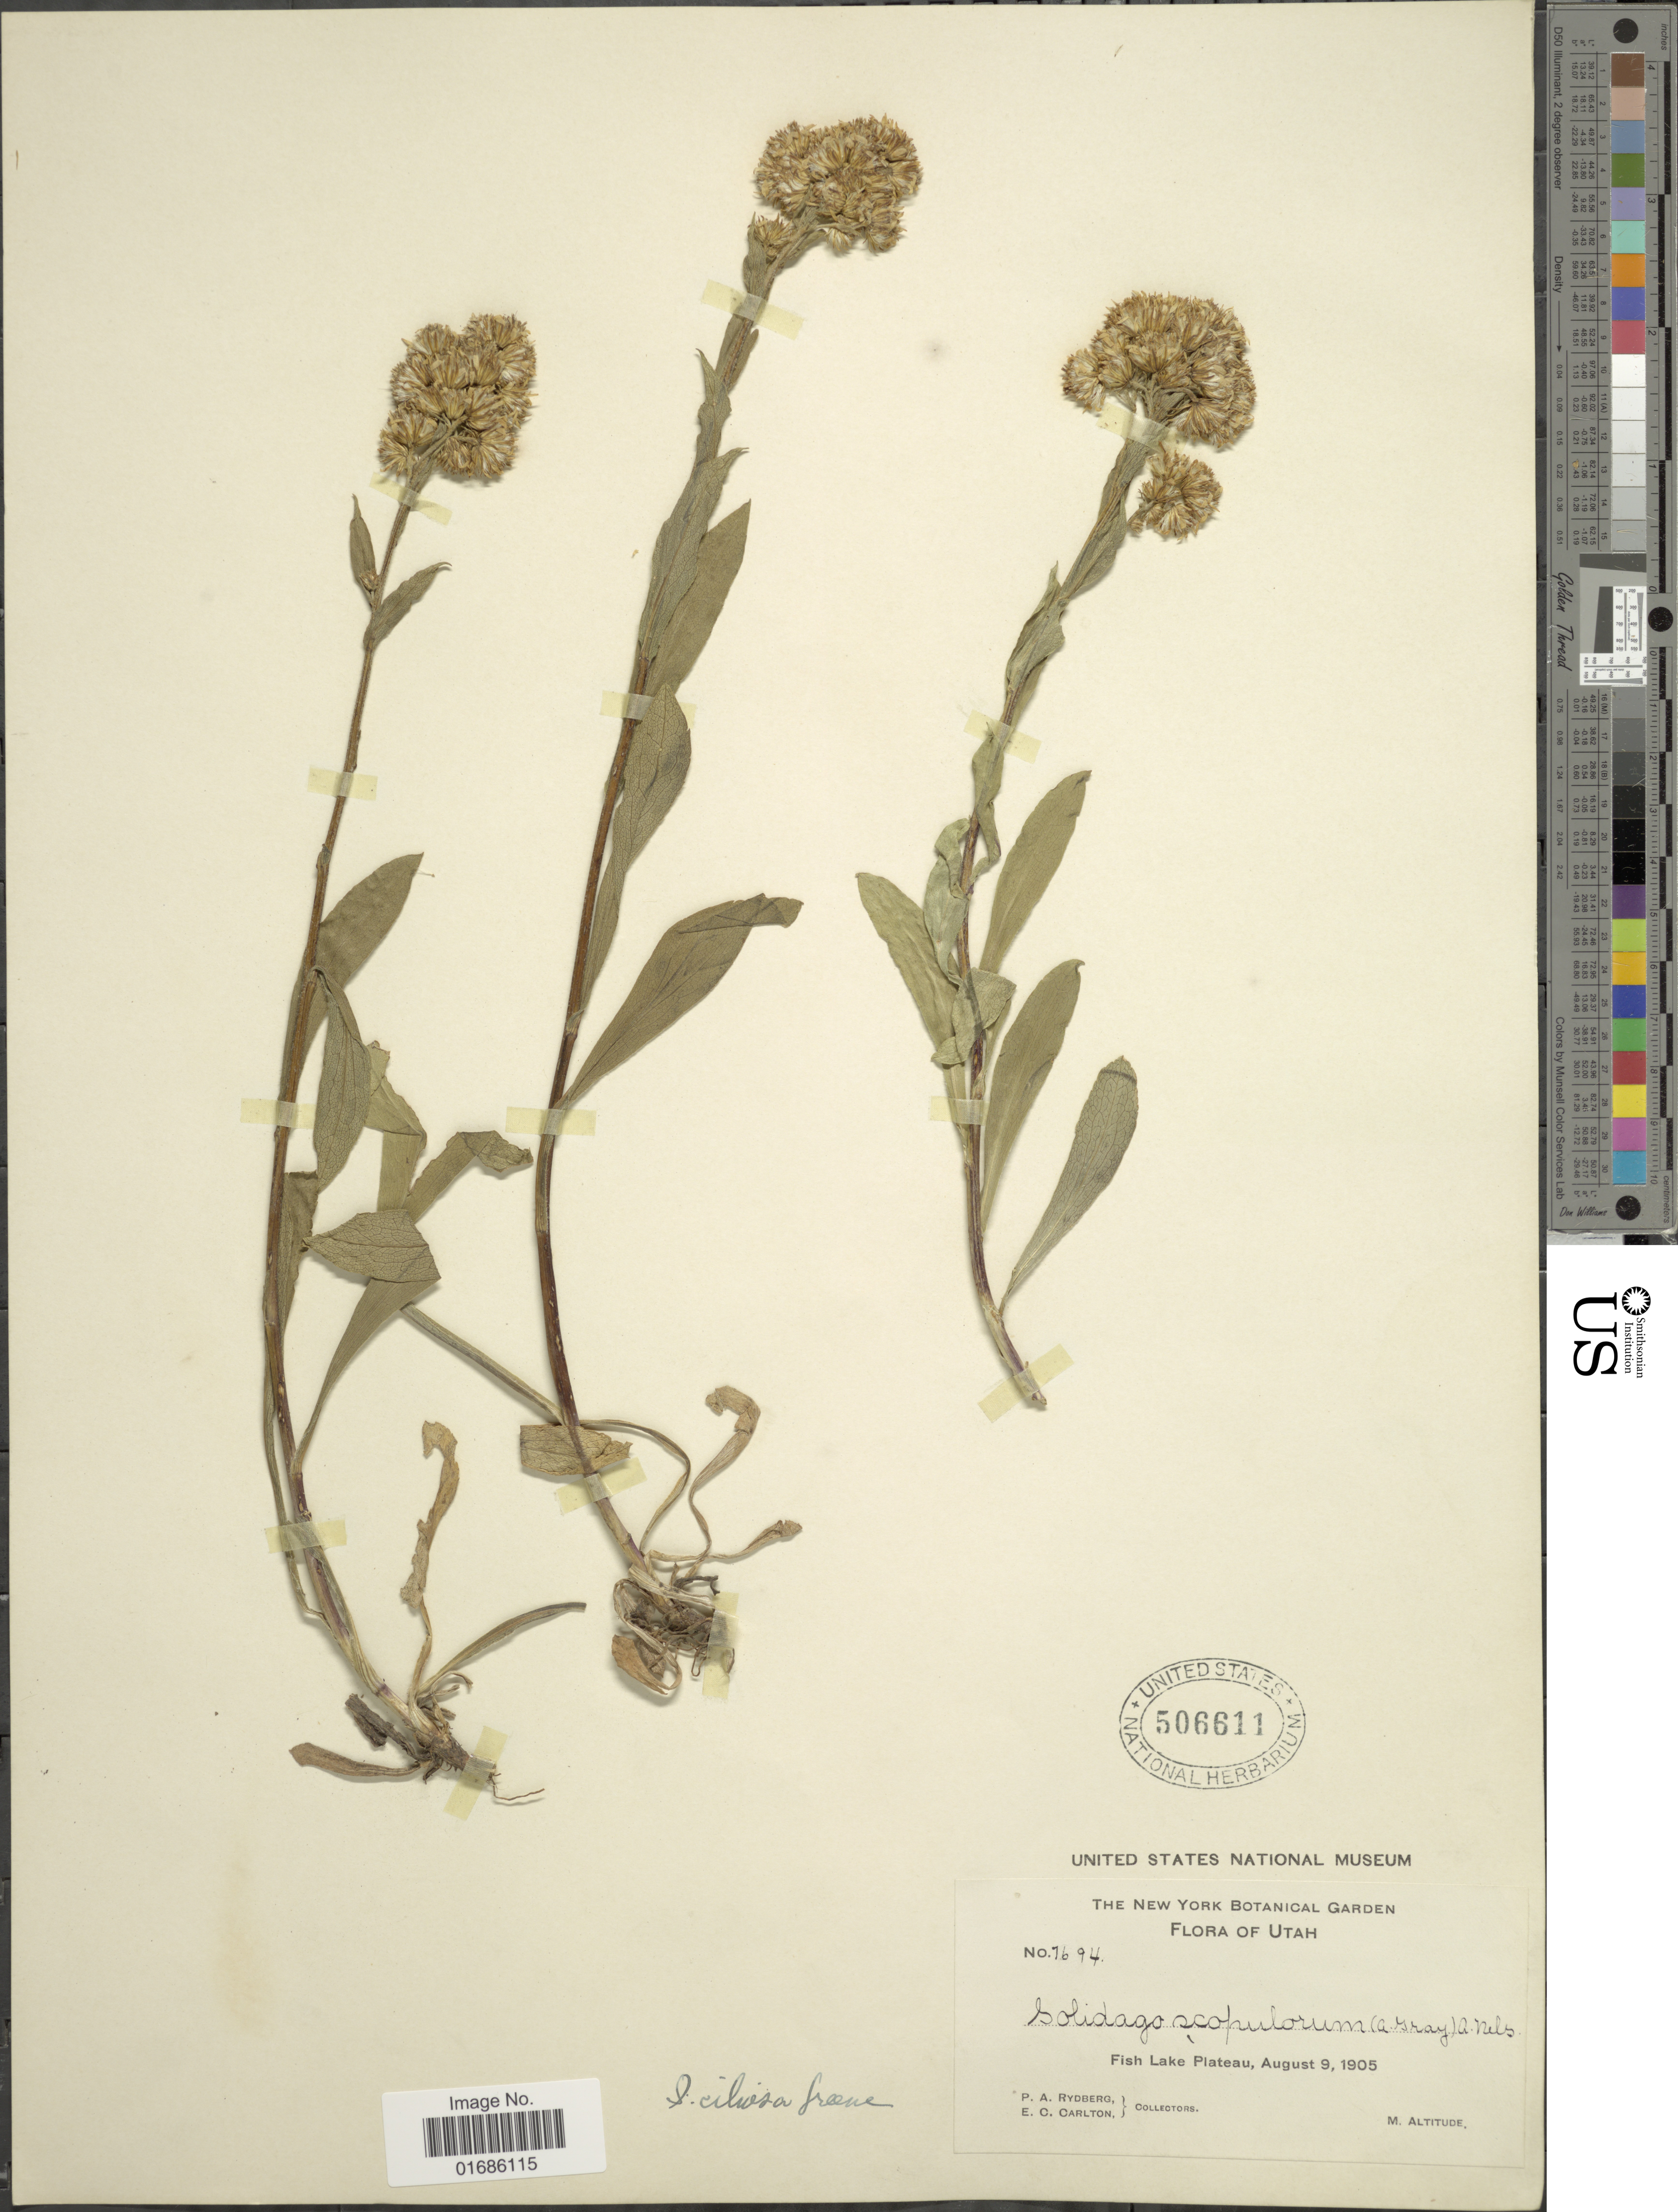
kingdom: Plantae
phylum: Tracheophyta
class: Magnoliopsida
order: Asterales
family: Asteraceae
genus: Solidago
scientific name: Solidago ciliosa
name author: Greene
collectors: P. A. Rydberg & E. Carlton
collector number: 1694*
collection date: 1905-08-09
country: United States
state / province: Utah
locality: Fish Lake Platea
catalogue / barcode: US 506611